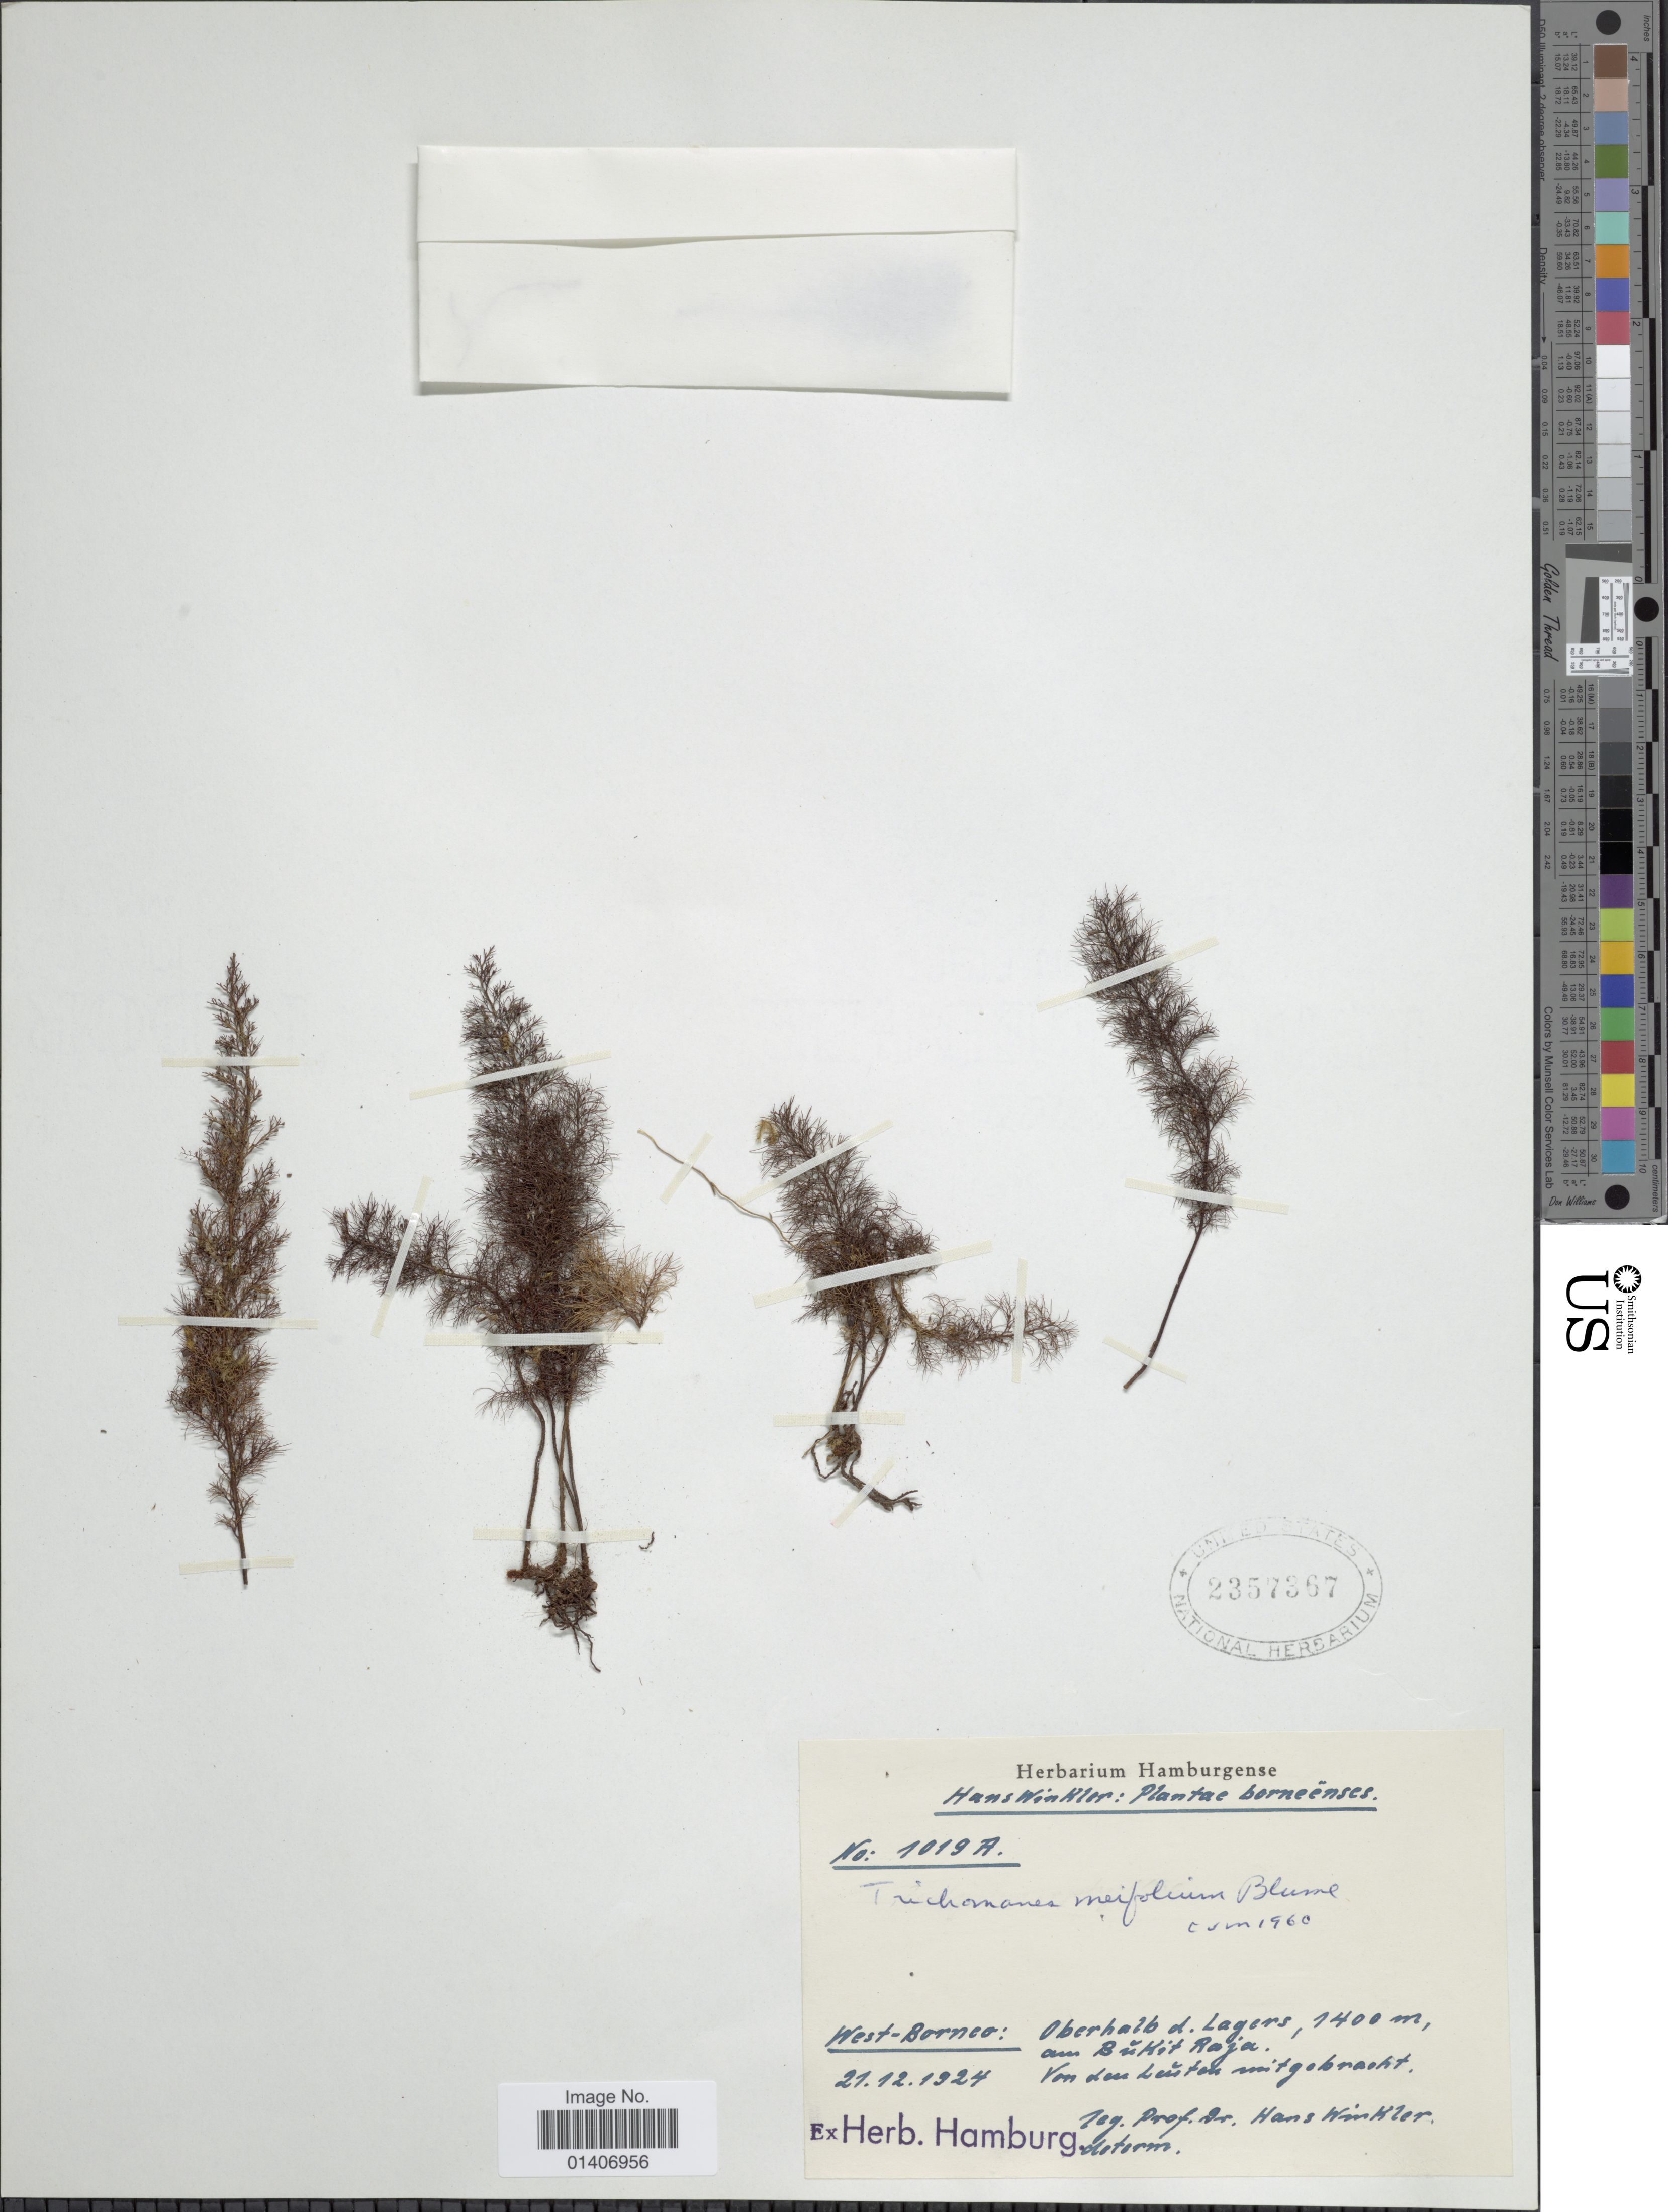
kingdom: Plantae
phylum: Tracheophyta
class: Polypodiopsida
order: Hymenophyllales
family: Hymenophyllaceae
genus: Abrodictyum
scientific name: Abrodictyum meifolium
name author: (Bory) Ebihara & K. Iwats.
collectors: H. Winkler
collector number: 1019A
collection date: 1924-12-21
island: Borneo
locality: Borneenses, West Borneo: Oberhaln d. Lagers, am Bukit Roja, Van[interpreted] [illegible text]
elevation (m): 1400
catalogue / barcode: US 2357367